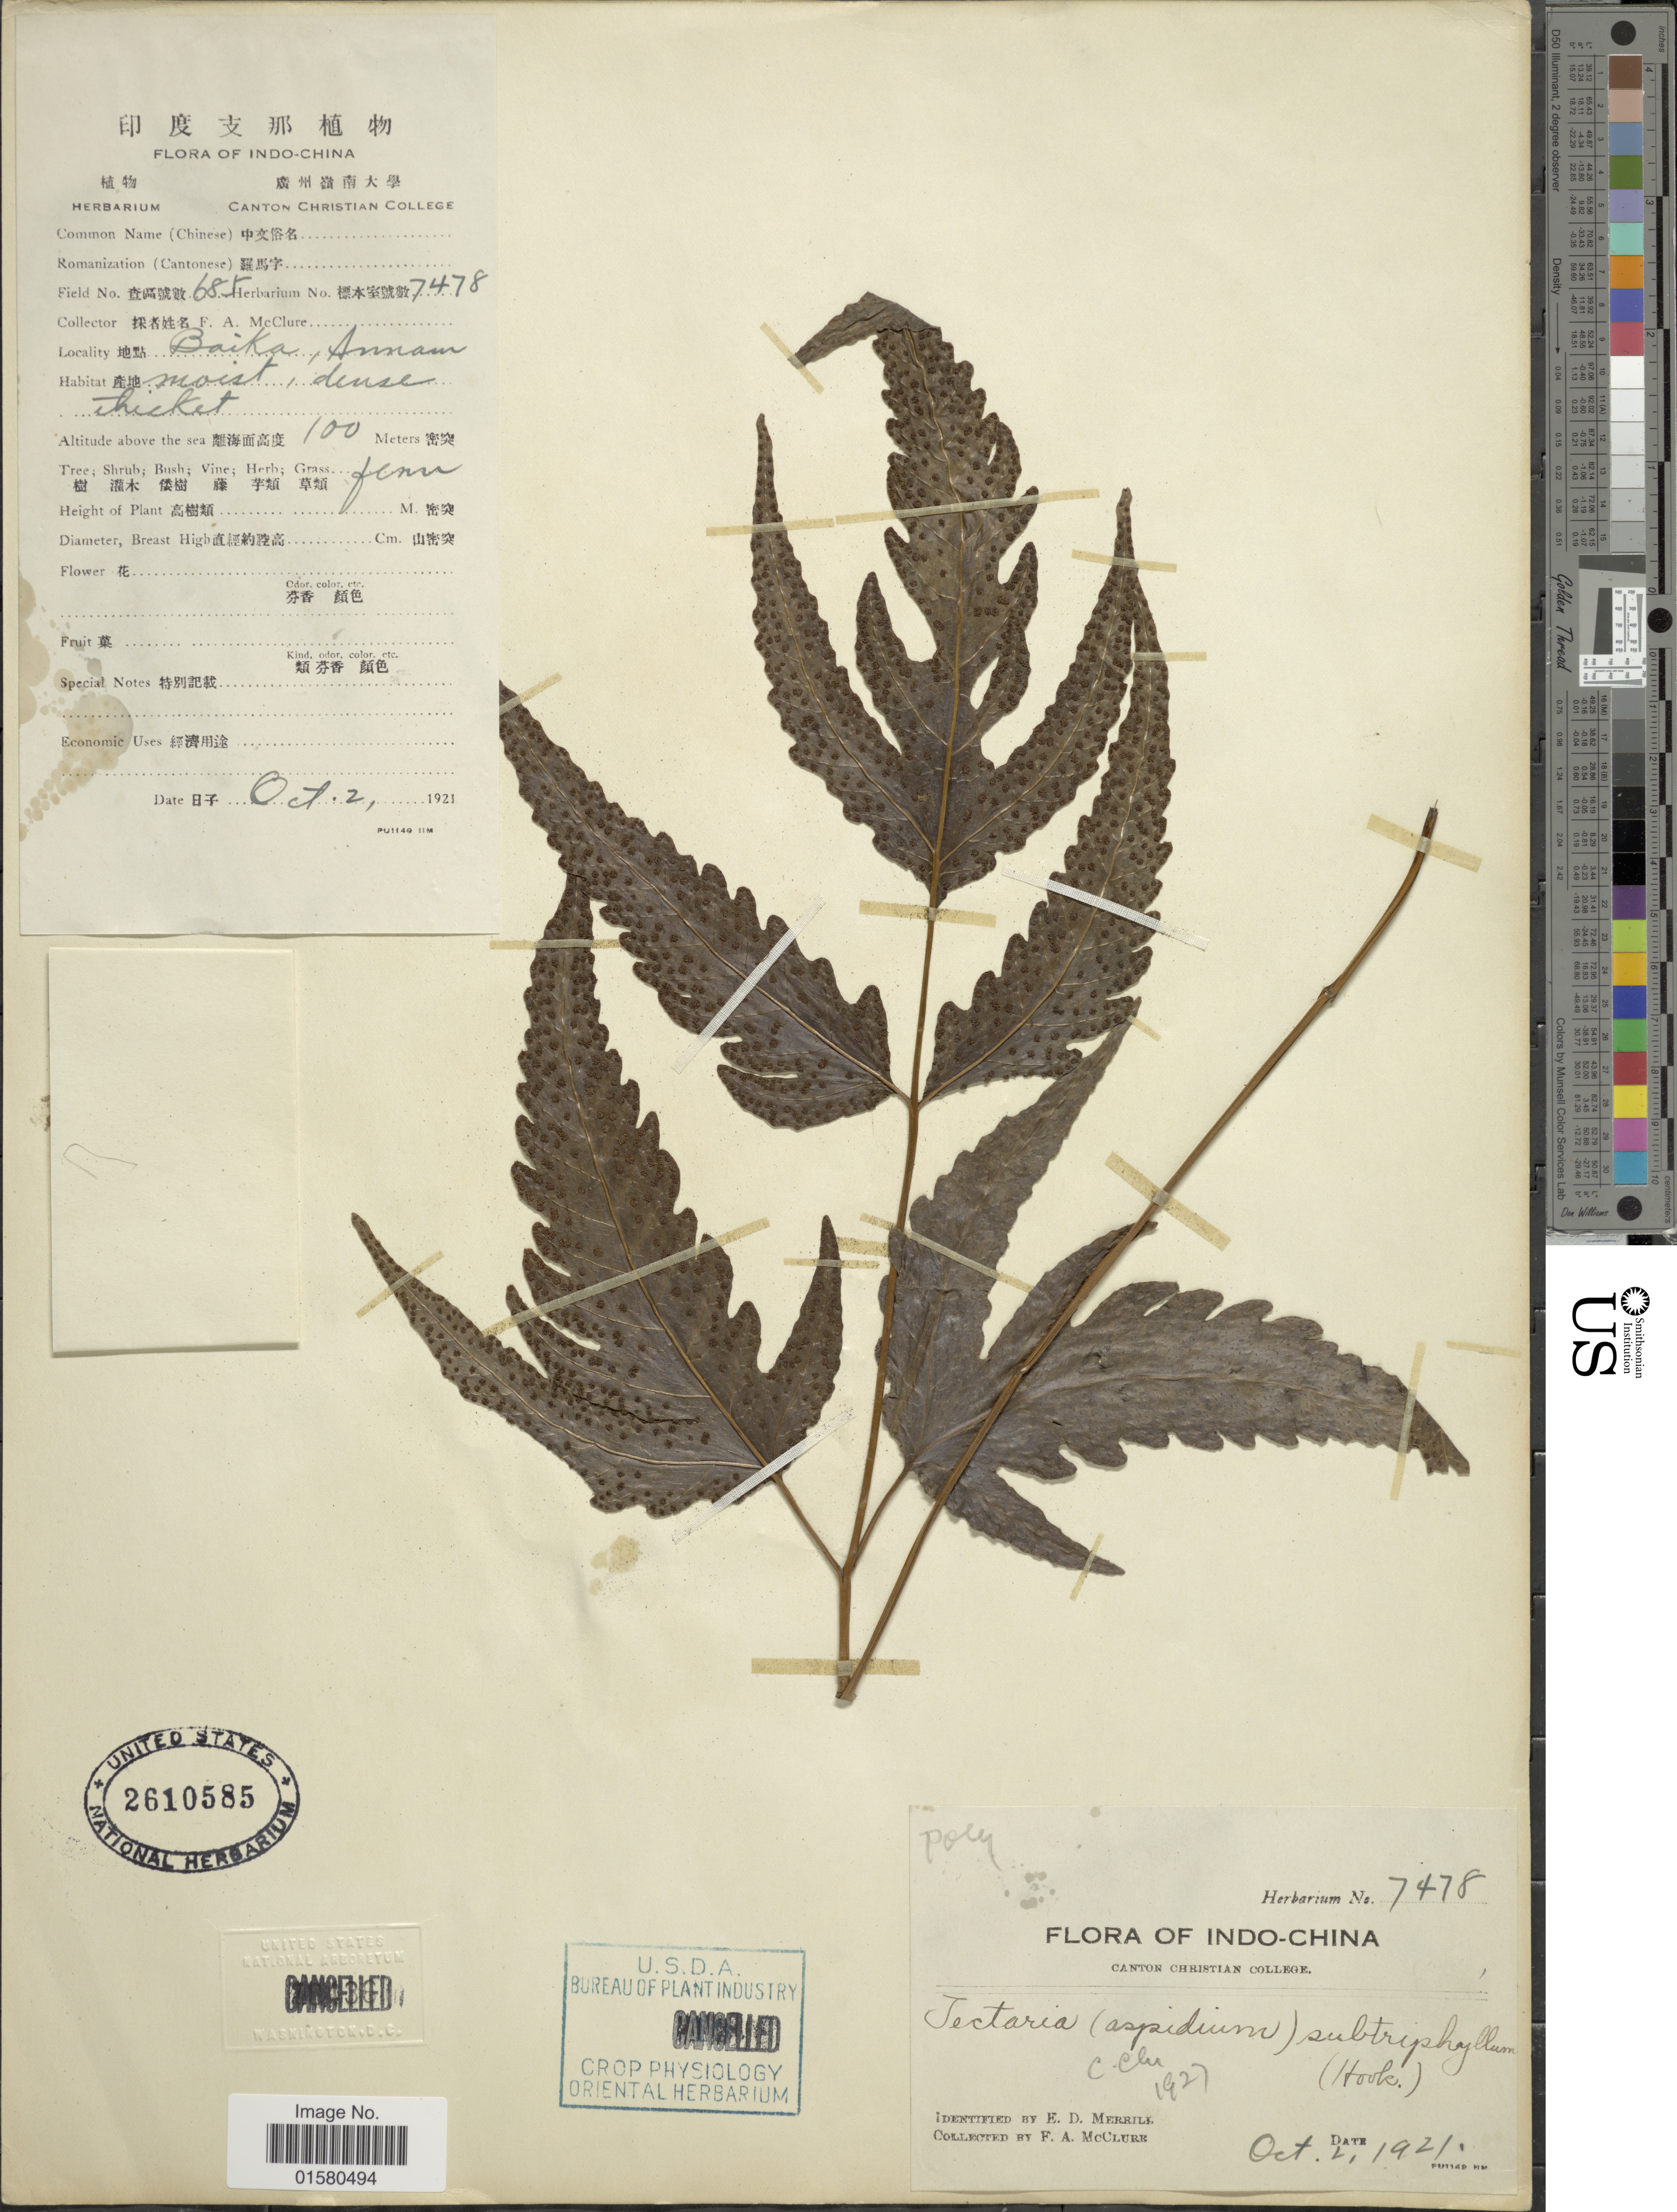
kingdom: Plantae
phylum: Tracheophyta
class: Polypodiopsida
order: Polypodiales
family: Tectariaceae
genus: Tectaria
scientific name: Tectaria subtriphylla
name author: (Hook. & Arn.) Copel.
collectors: F. A. McClure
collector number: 685/7478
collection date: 1921-10-02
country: Vietnam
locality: Baika, Annam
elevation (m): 100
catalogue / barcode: US 2610585